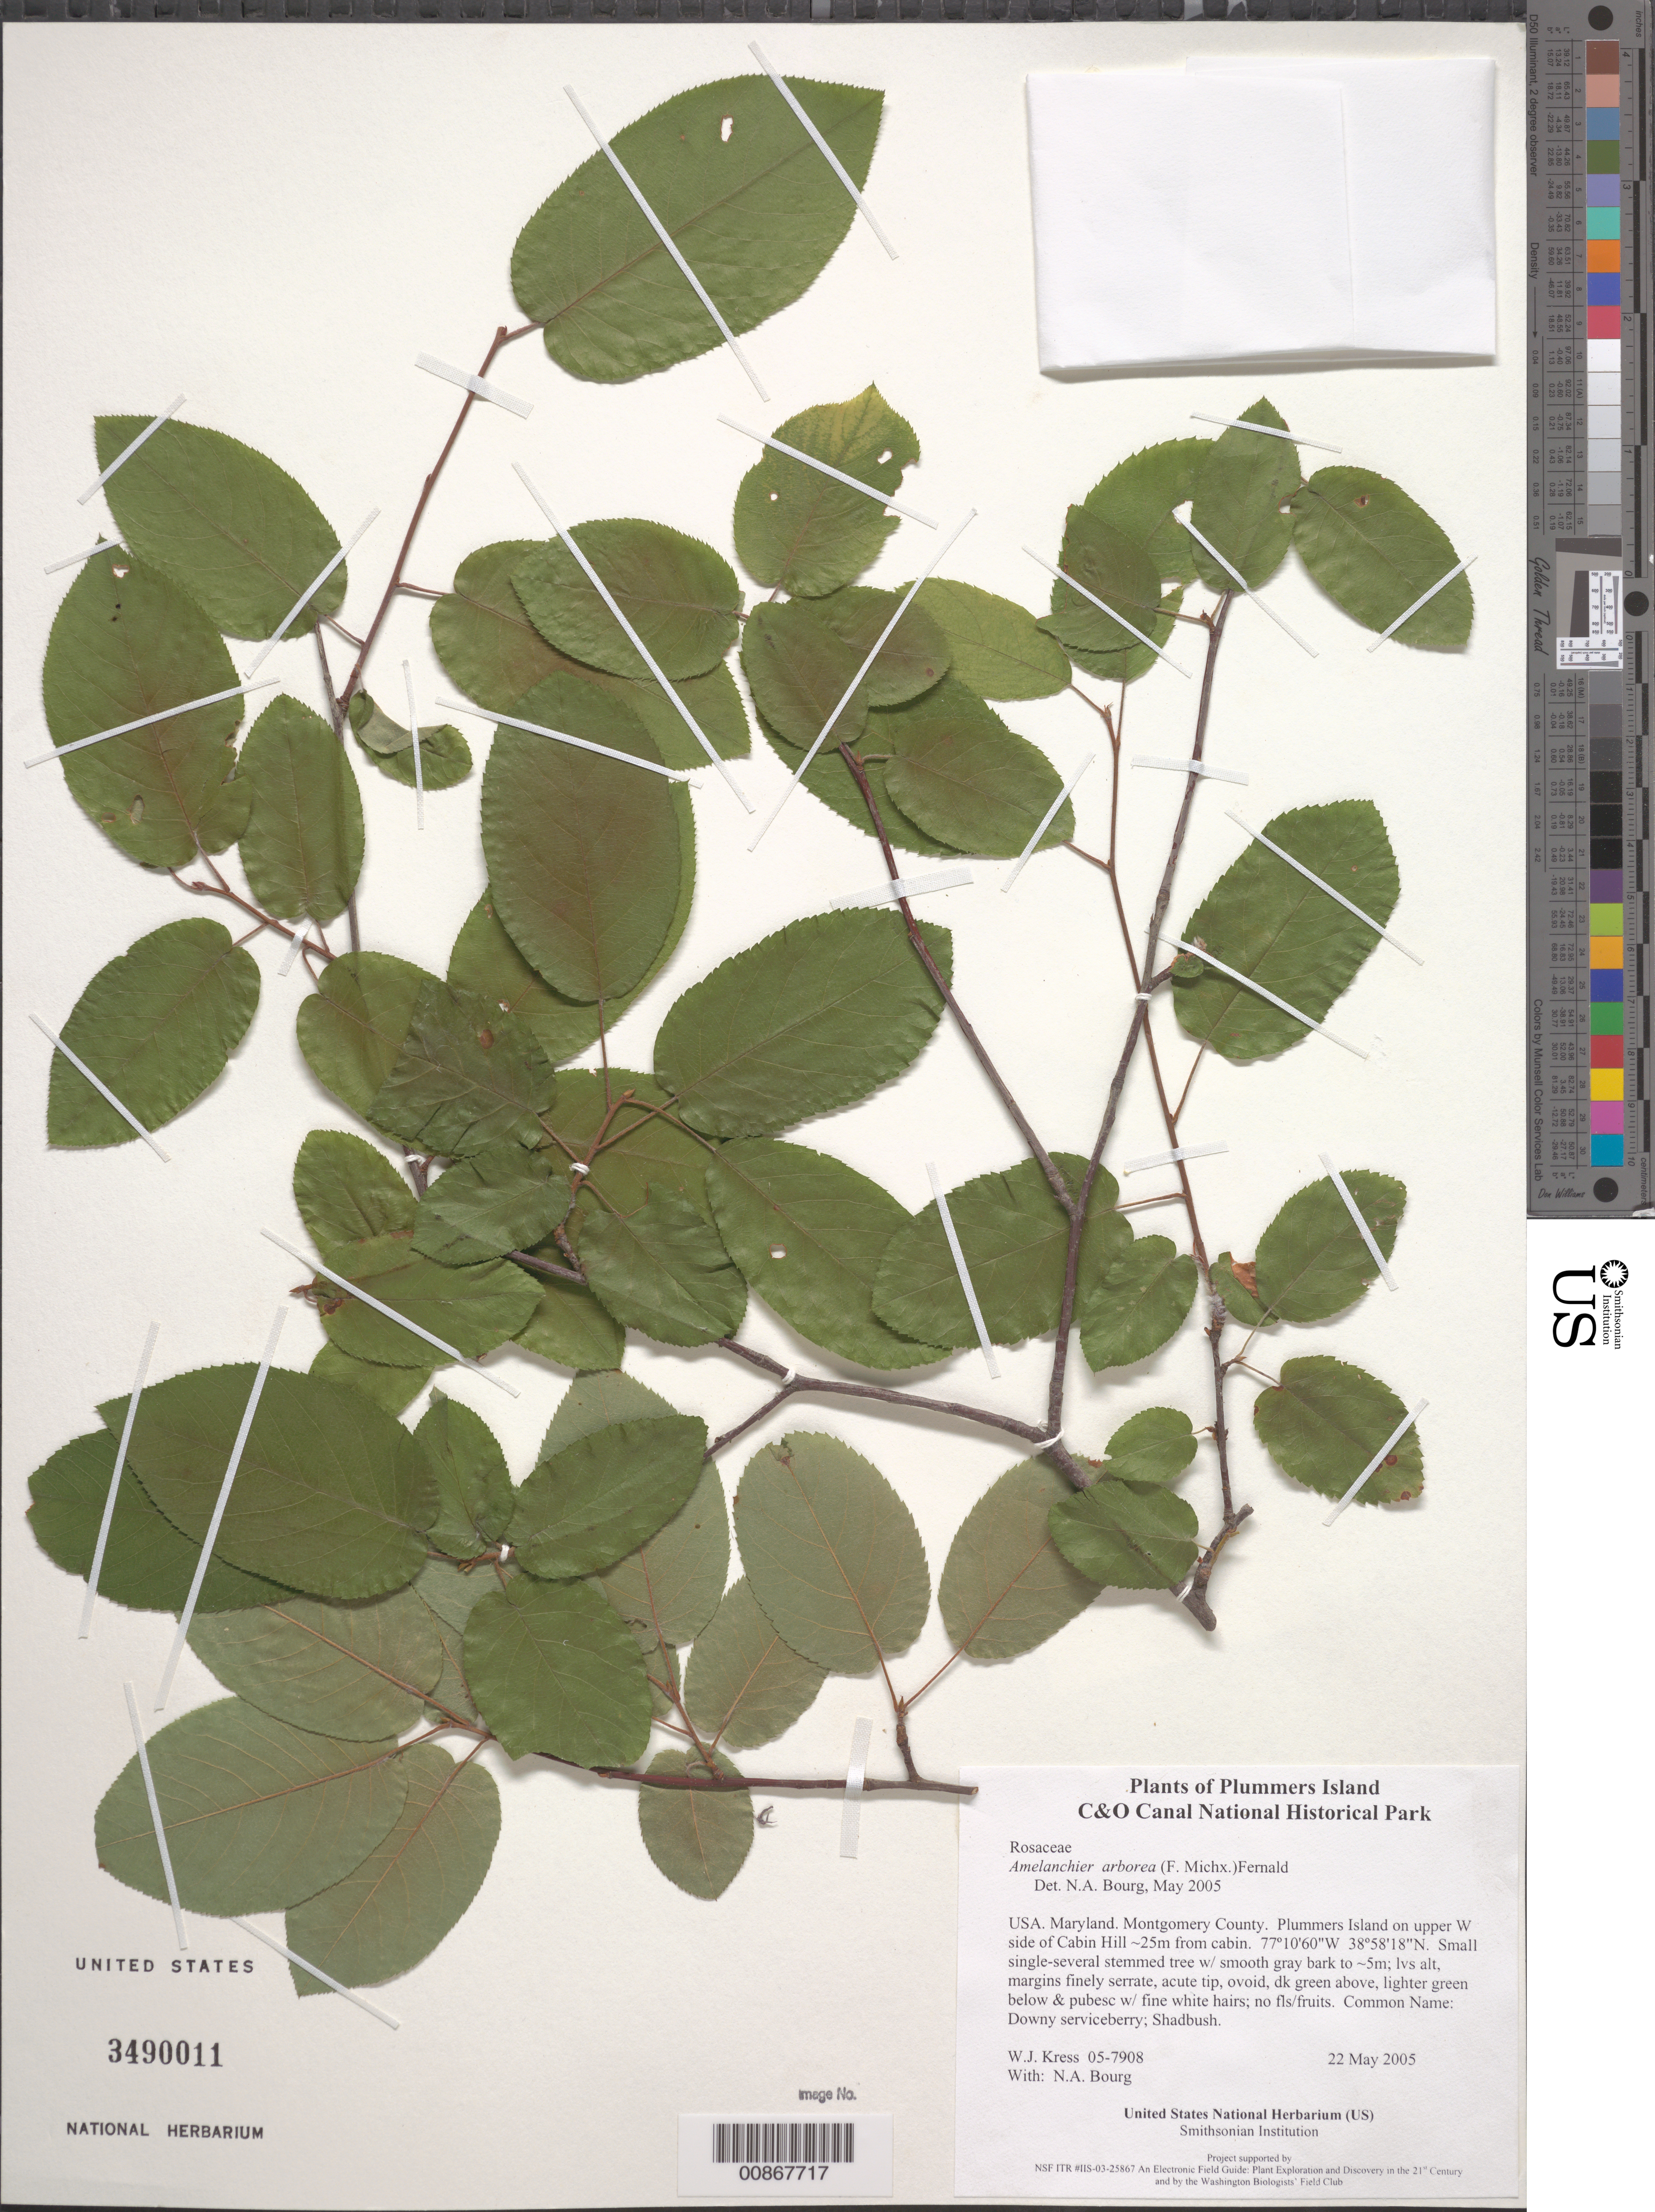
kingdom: Plantae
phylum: Tracheophyta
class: Magnoliopsida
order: Rosales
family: Rosaceae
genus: Amelanchier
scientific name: Amelanchier arborea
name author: (F. Michx.) Fernald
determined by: Bourg, N. A.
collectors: W. J. Kress & N. A. Bourg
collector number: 05-7908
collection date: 2005-05-22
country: United States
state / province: Maryland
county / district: Montgomery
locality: Chesapeake and Ohio Canal National Historical Park, Plummers Island on upper W side of Cabin Hill ~25m from cabin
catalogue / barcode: US 3490011